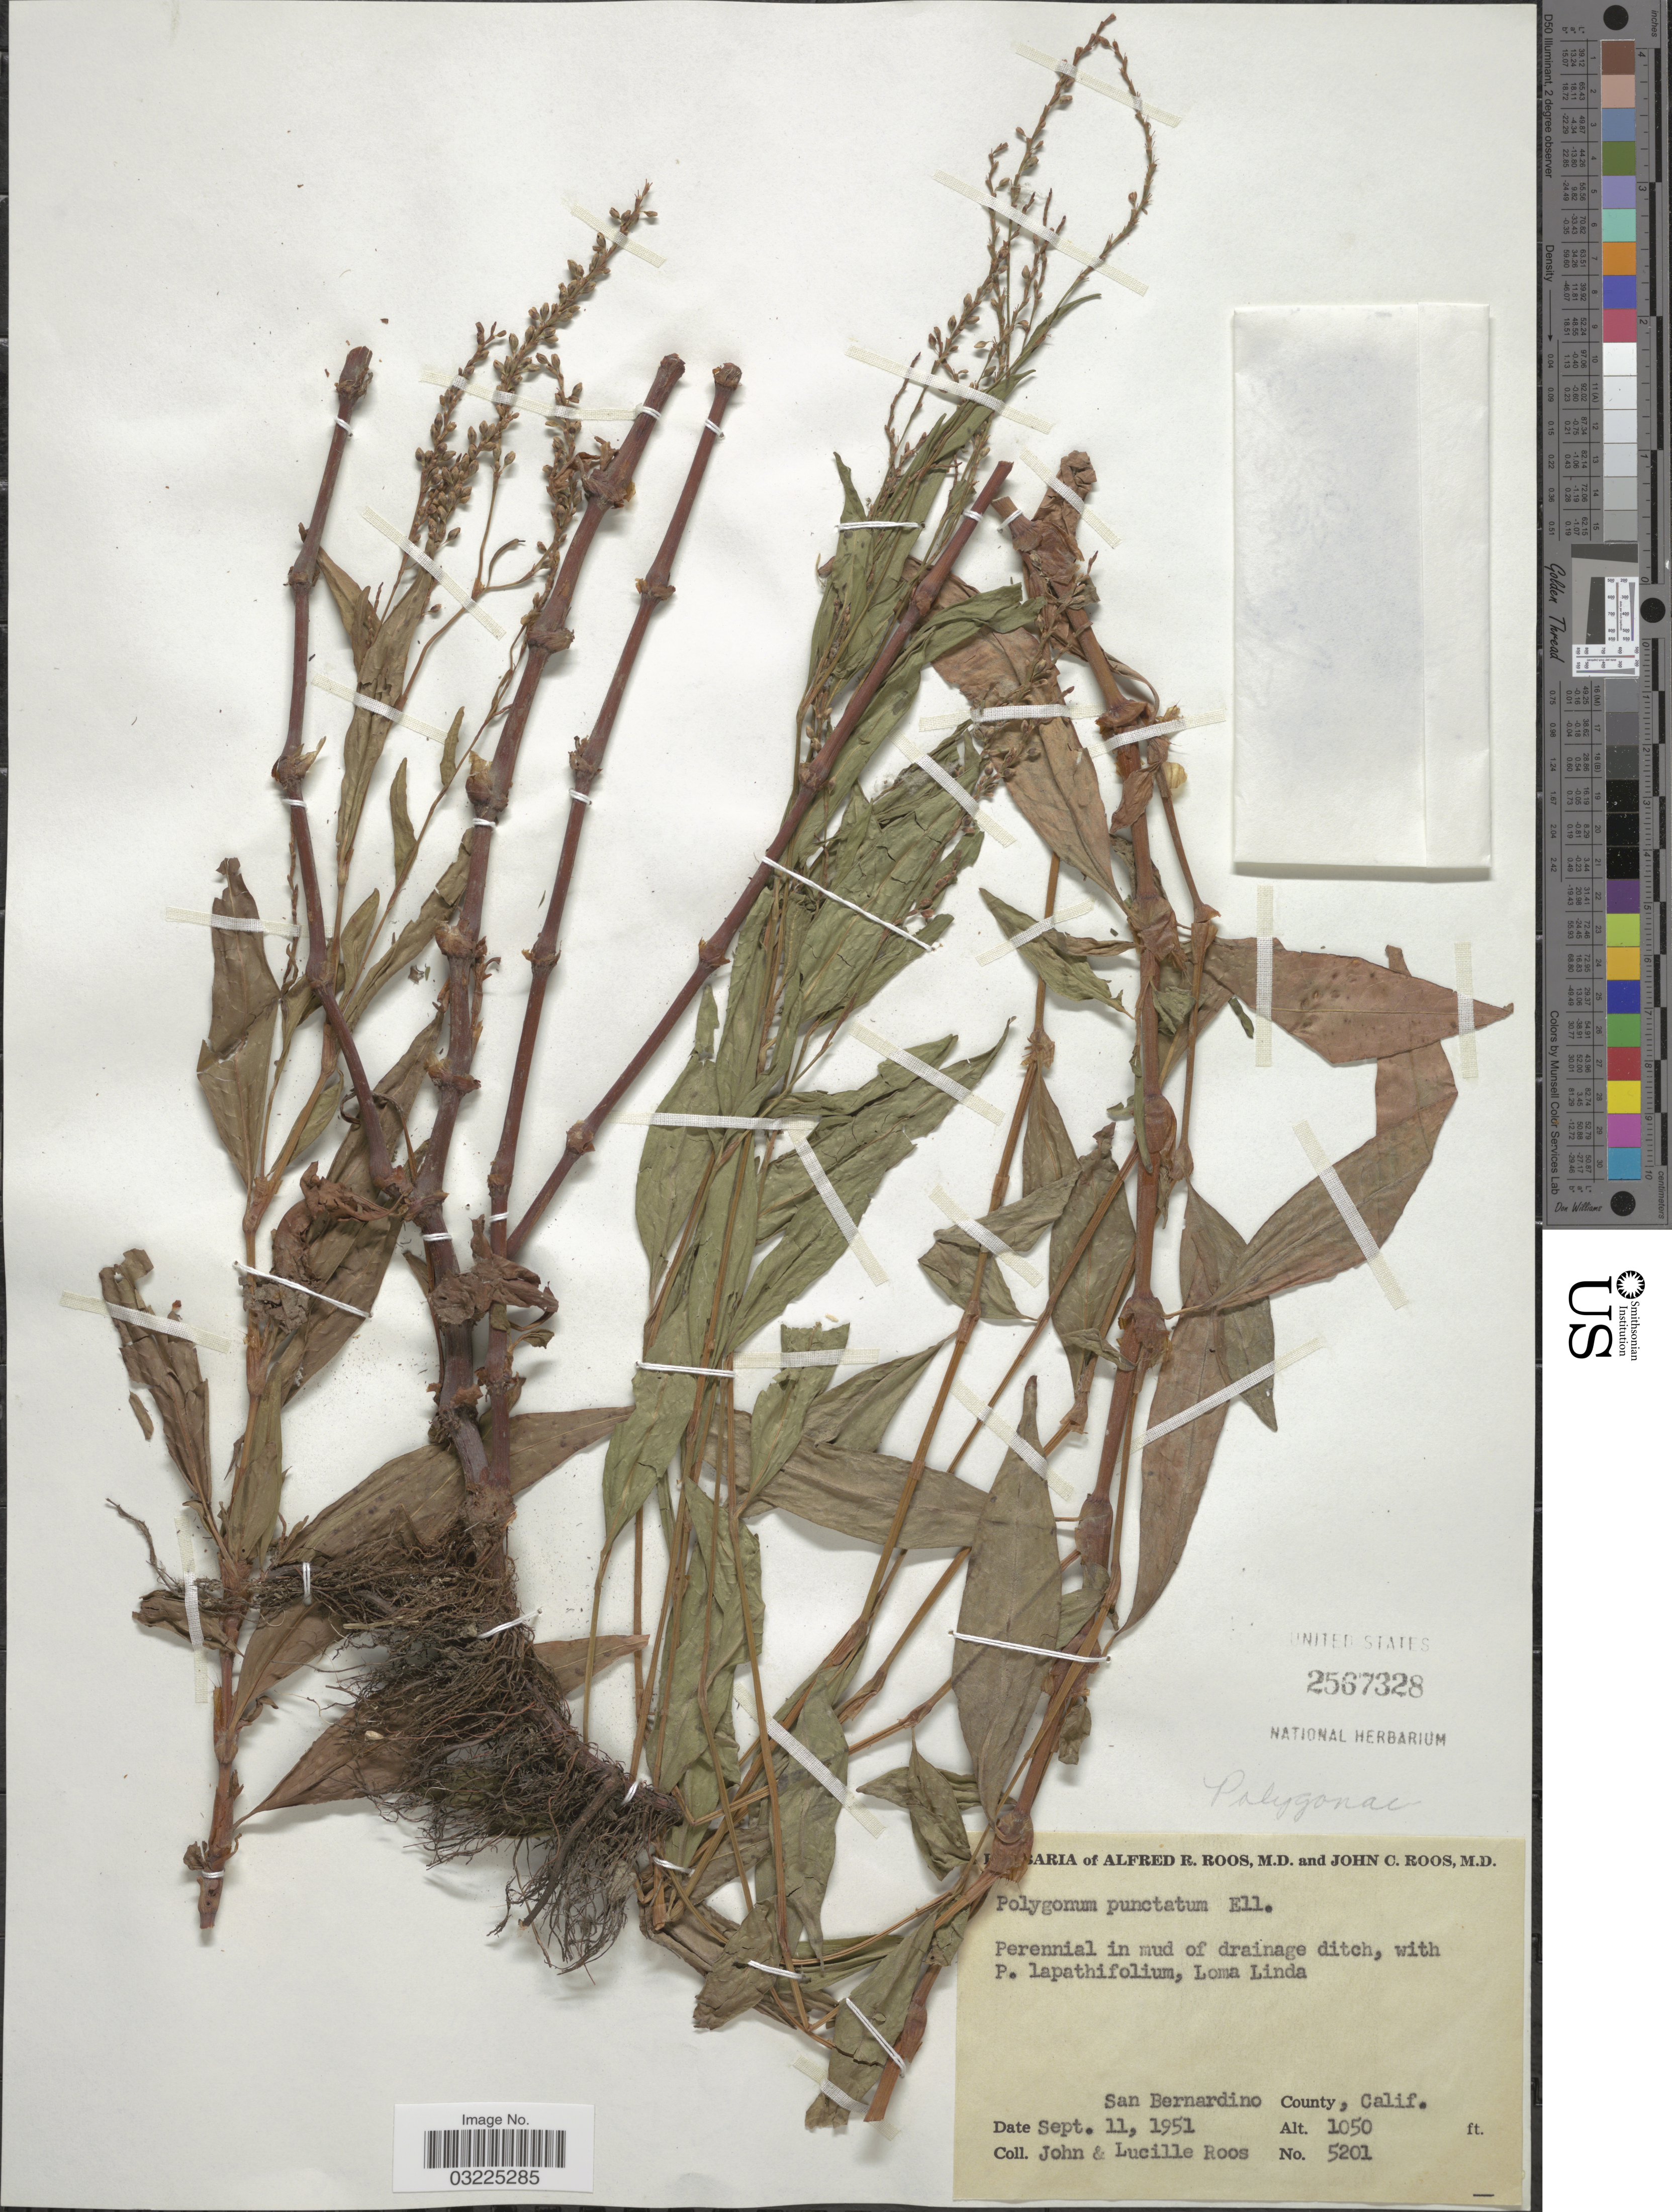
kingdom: Plantae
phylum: Tracheophyta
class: Magnoliopsida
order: Caryophyllales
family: Polygonaceae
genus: Persicaria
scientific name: Persicaria robustior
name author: (Small) E.P. Bicknell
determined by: Atha, D. E.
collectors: J. C. Roos & L. Roos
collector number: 5201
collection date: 1951-09-11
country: United States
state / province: California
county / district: San Bernardino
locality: Loma Linda. San Bernardino County, Calif.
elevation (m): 320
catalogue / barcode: US 2567328